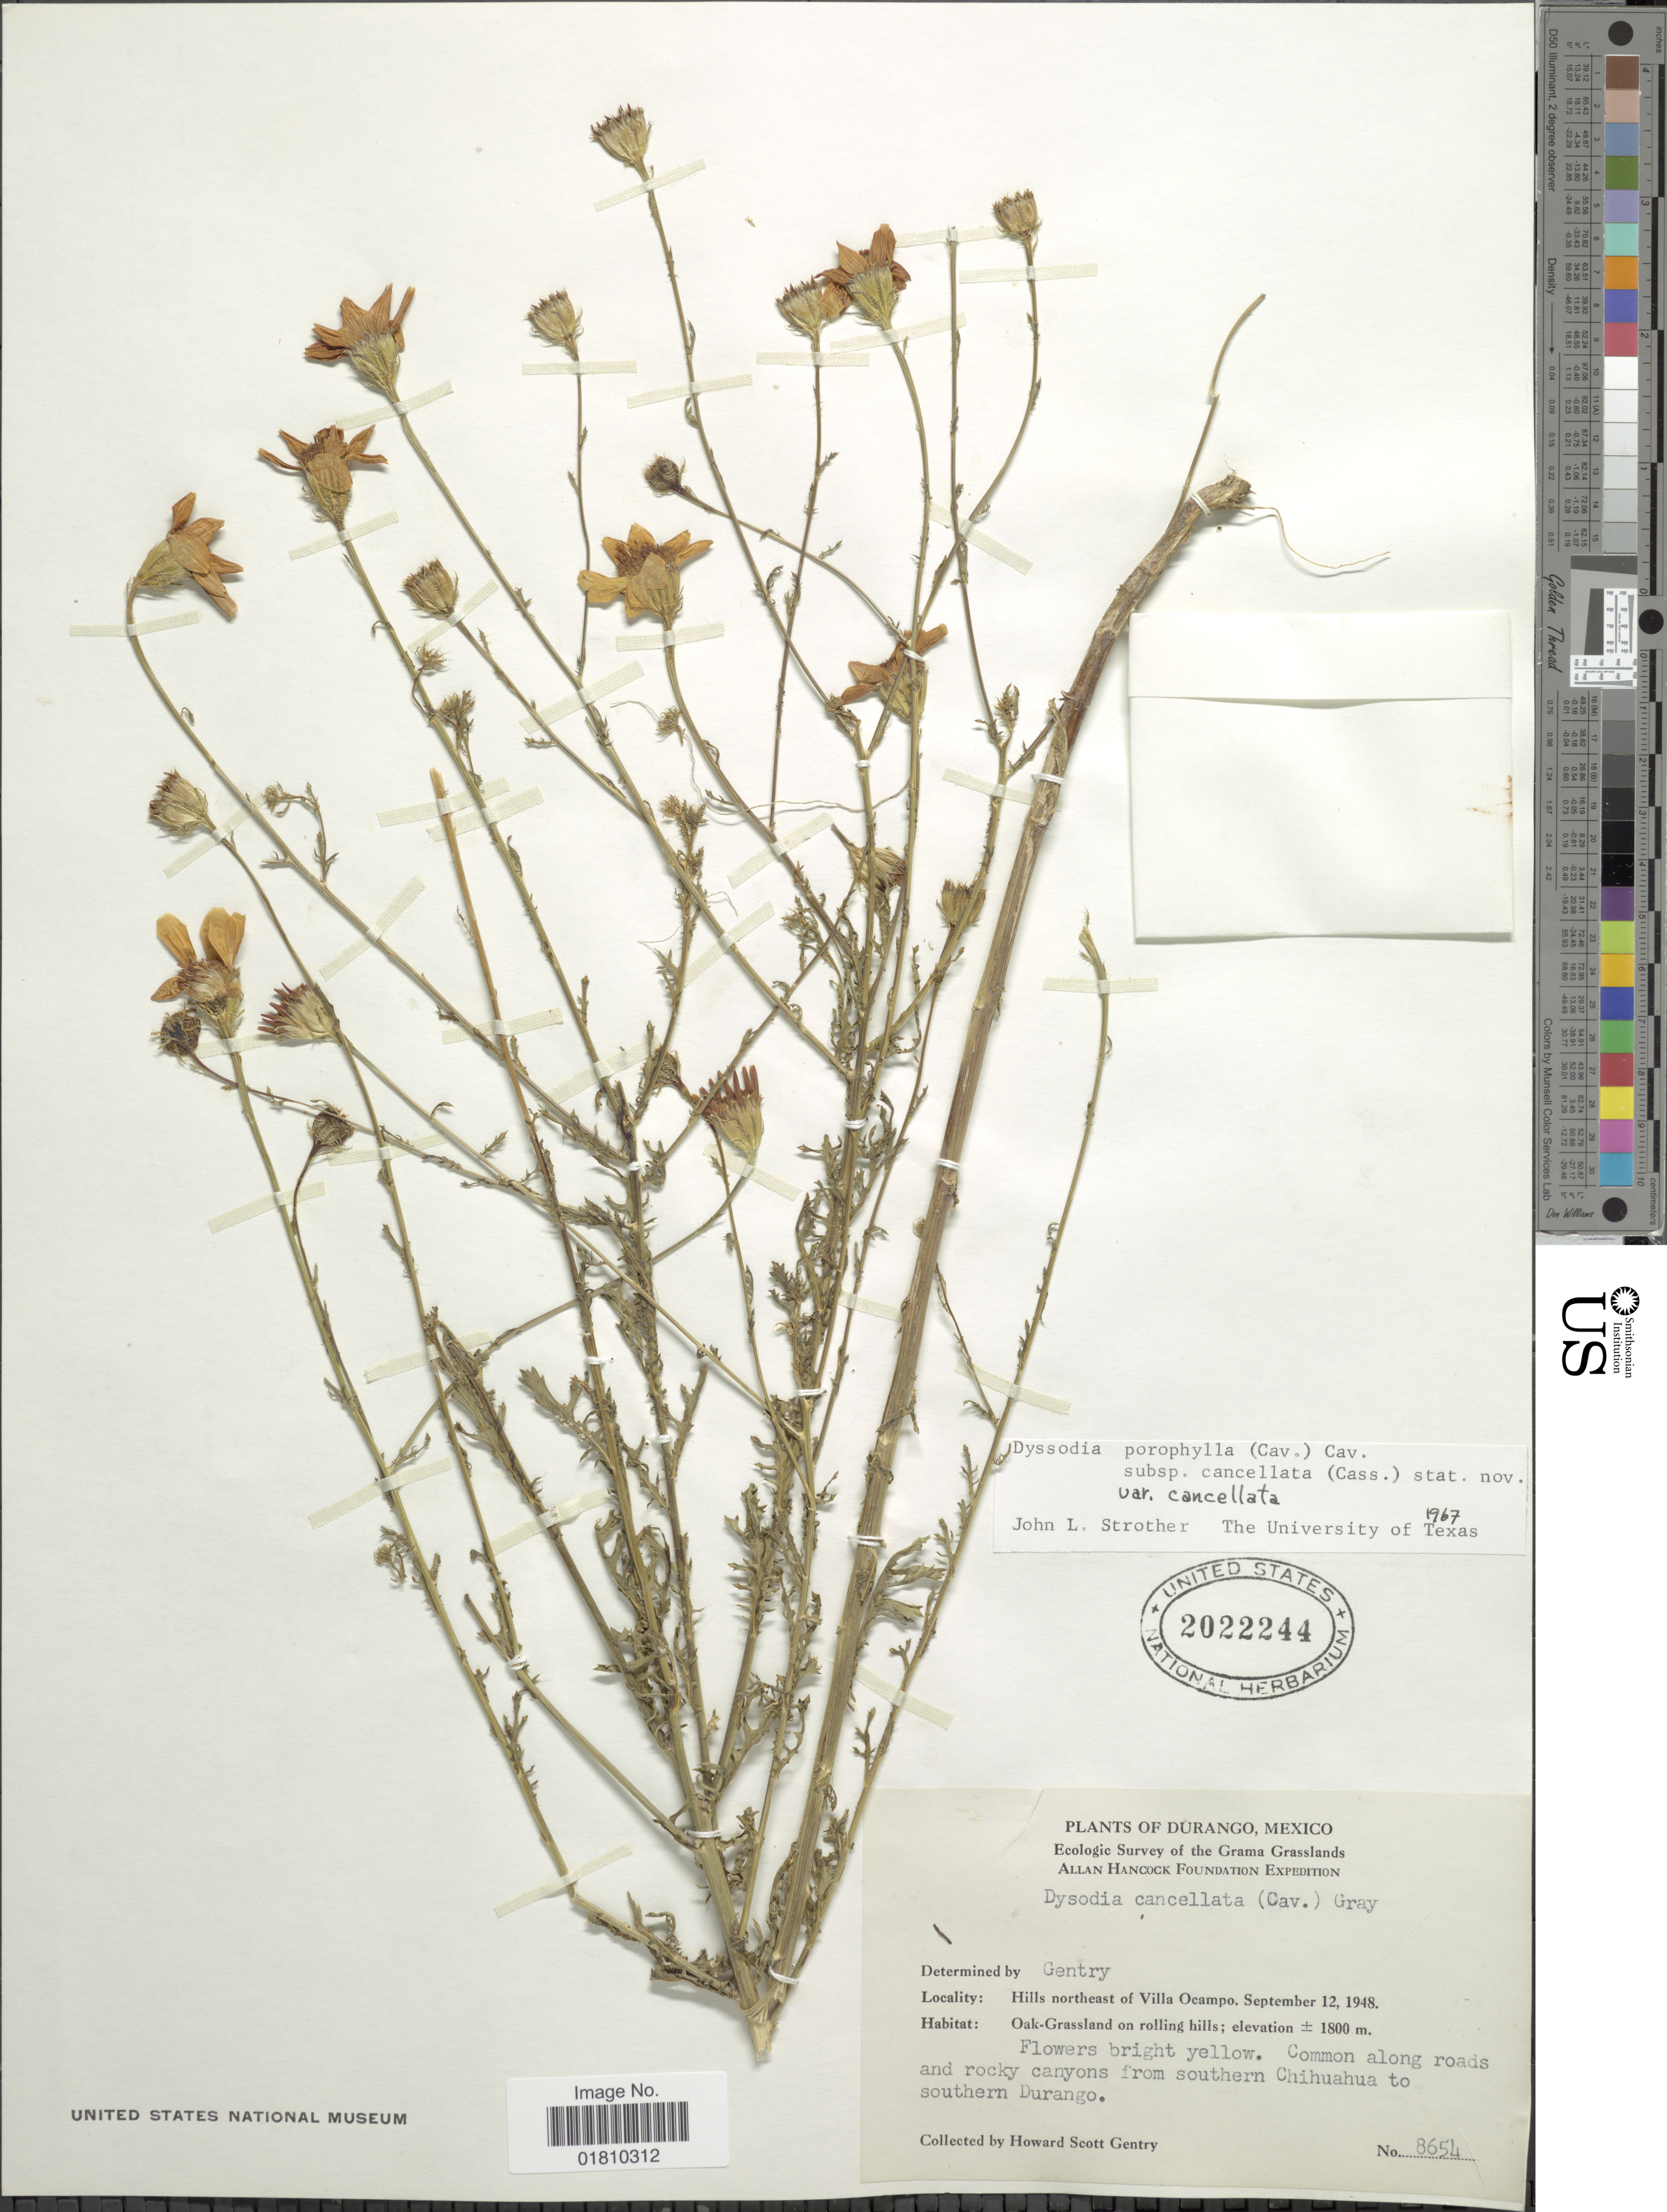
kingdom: Plantae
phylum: Tracheophyta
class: Magnoliopsida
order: Asterales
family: Asteraceae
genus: Adenophyllum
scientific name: Adenophyllum porophyllum var. cancellatum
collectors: H. S. Gentry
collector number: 8654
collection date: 1948-09-12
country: Mexico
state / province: Durango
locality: Hills northeast of Villa Ocampo, Oak-Grassland on rolling hills, common along roads and rocky canyons from Southern Chihuahua to southern Durango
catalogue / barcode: US 2022244